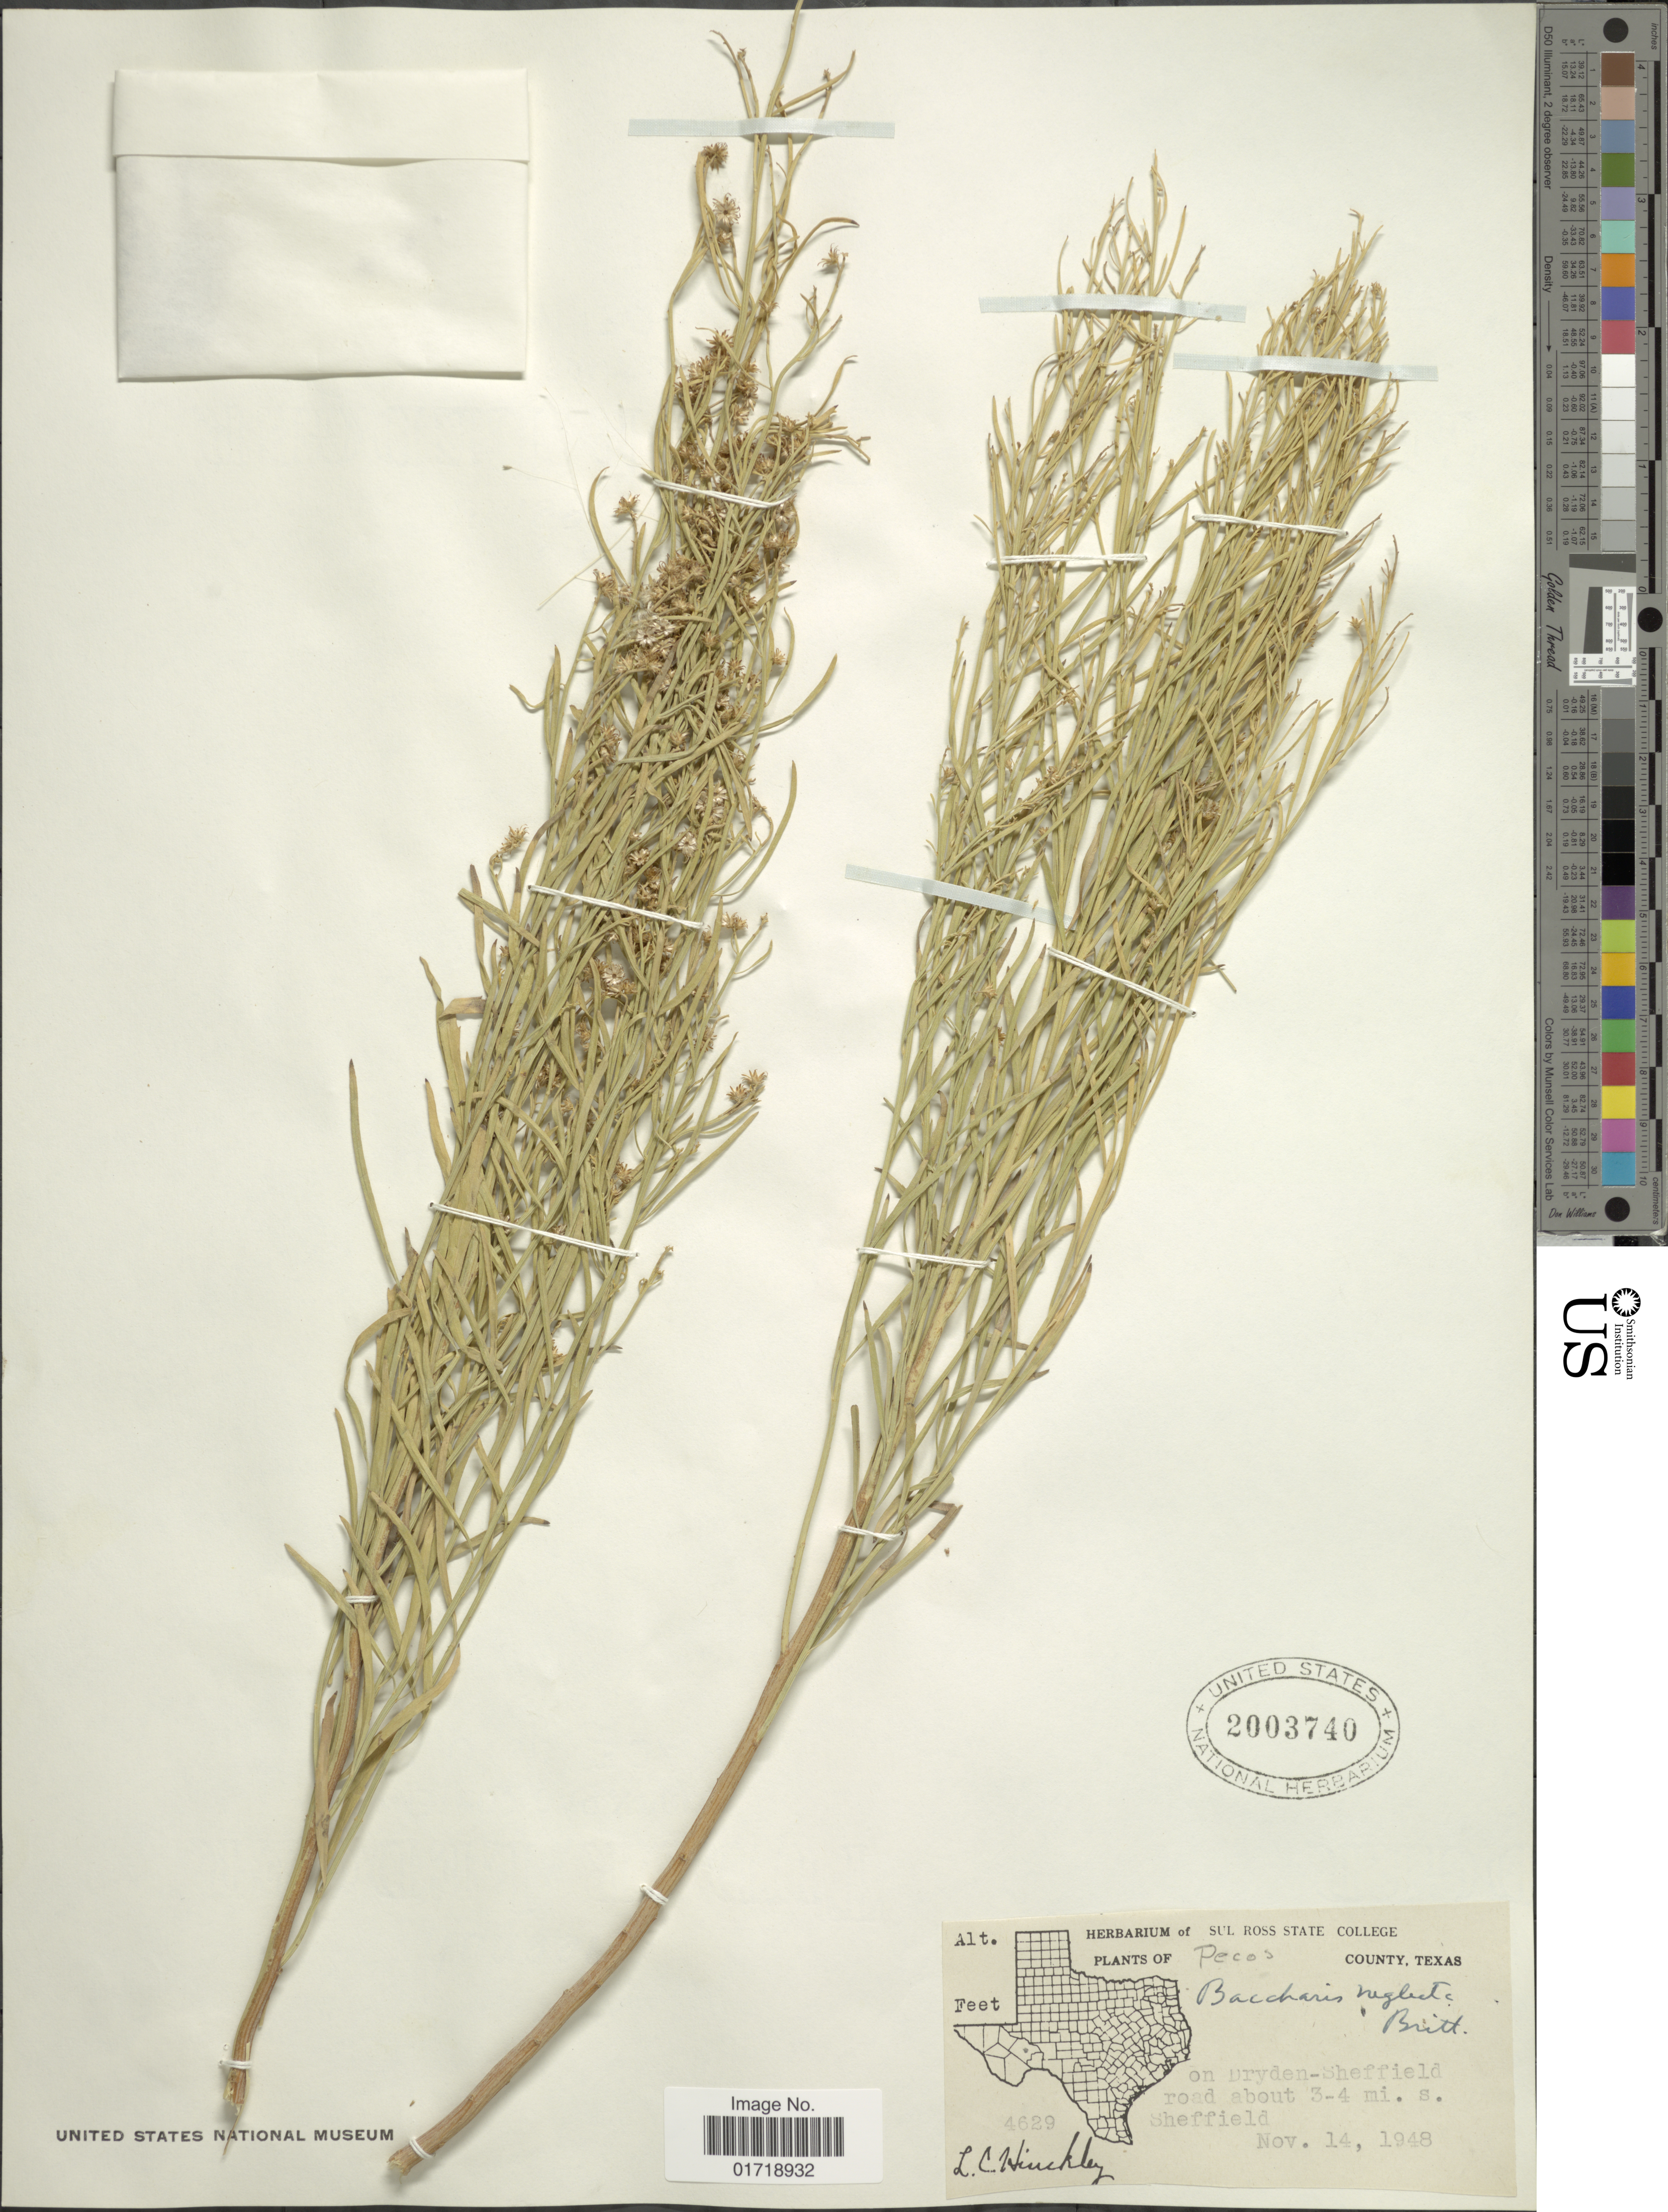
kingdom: Plantae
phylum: Tracheophyta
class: Magnoliopsida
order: Asterales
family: Asteraceae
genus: Baccharis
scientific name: Baccharis neglecta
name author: Britton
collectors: L. Hinkley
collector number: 4629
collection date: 1948-11-14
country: United States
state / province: Texas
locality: Pecos County, Texas, on Dryden-Sheffield road about 3-4 mi. s. Sheffield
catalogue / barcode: US 2003740